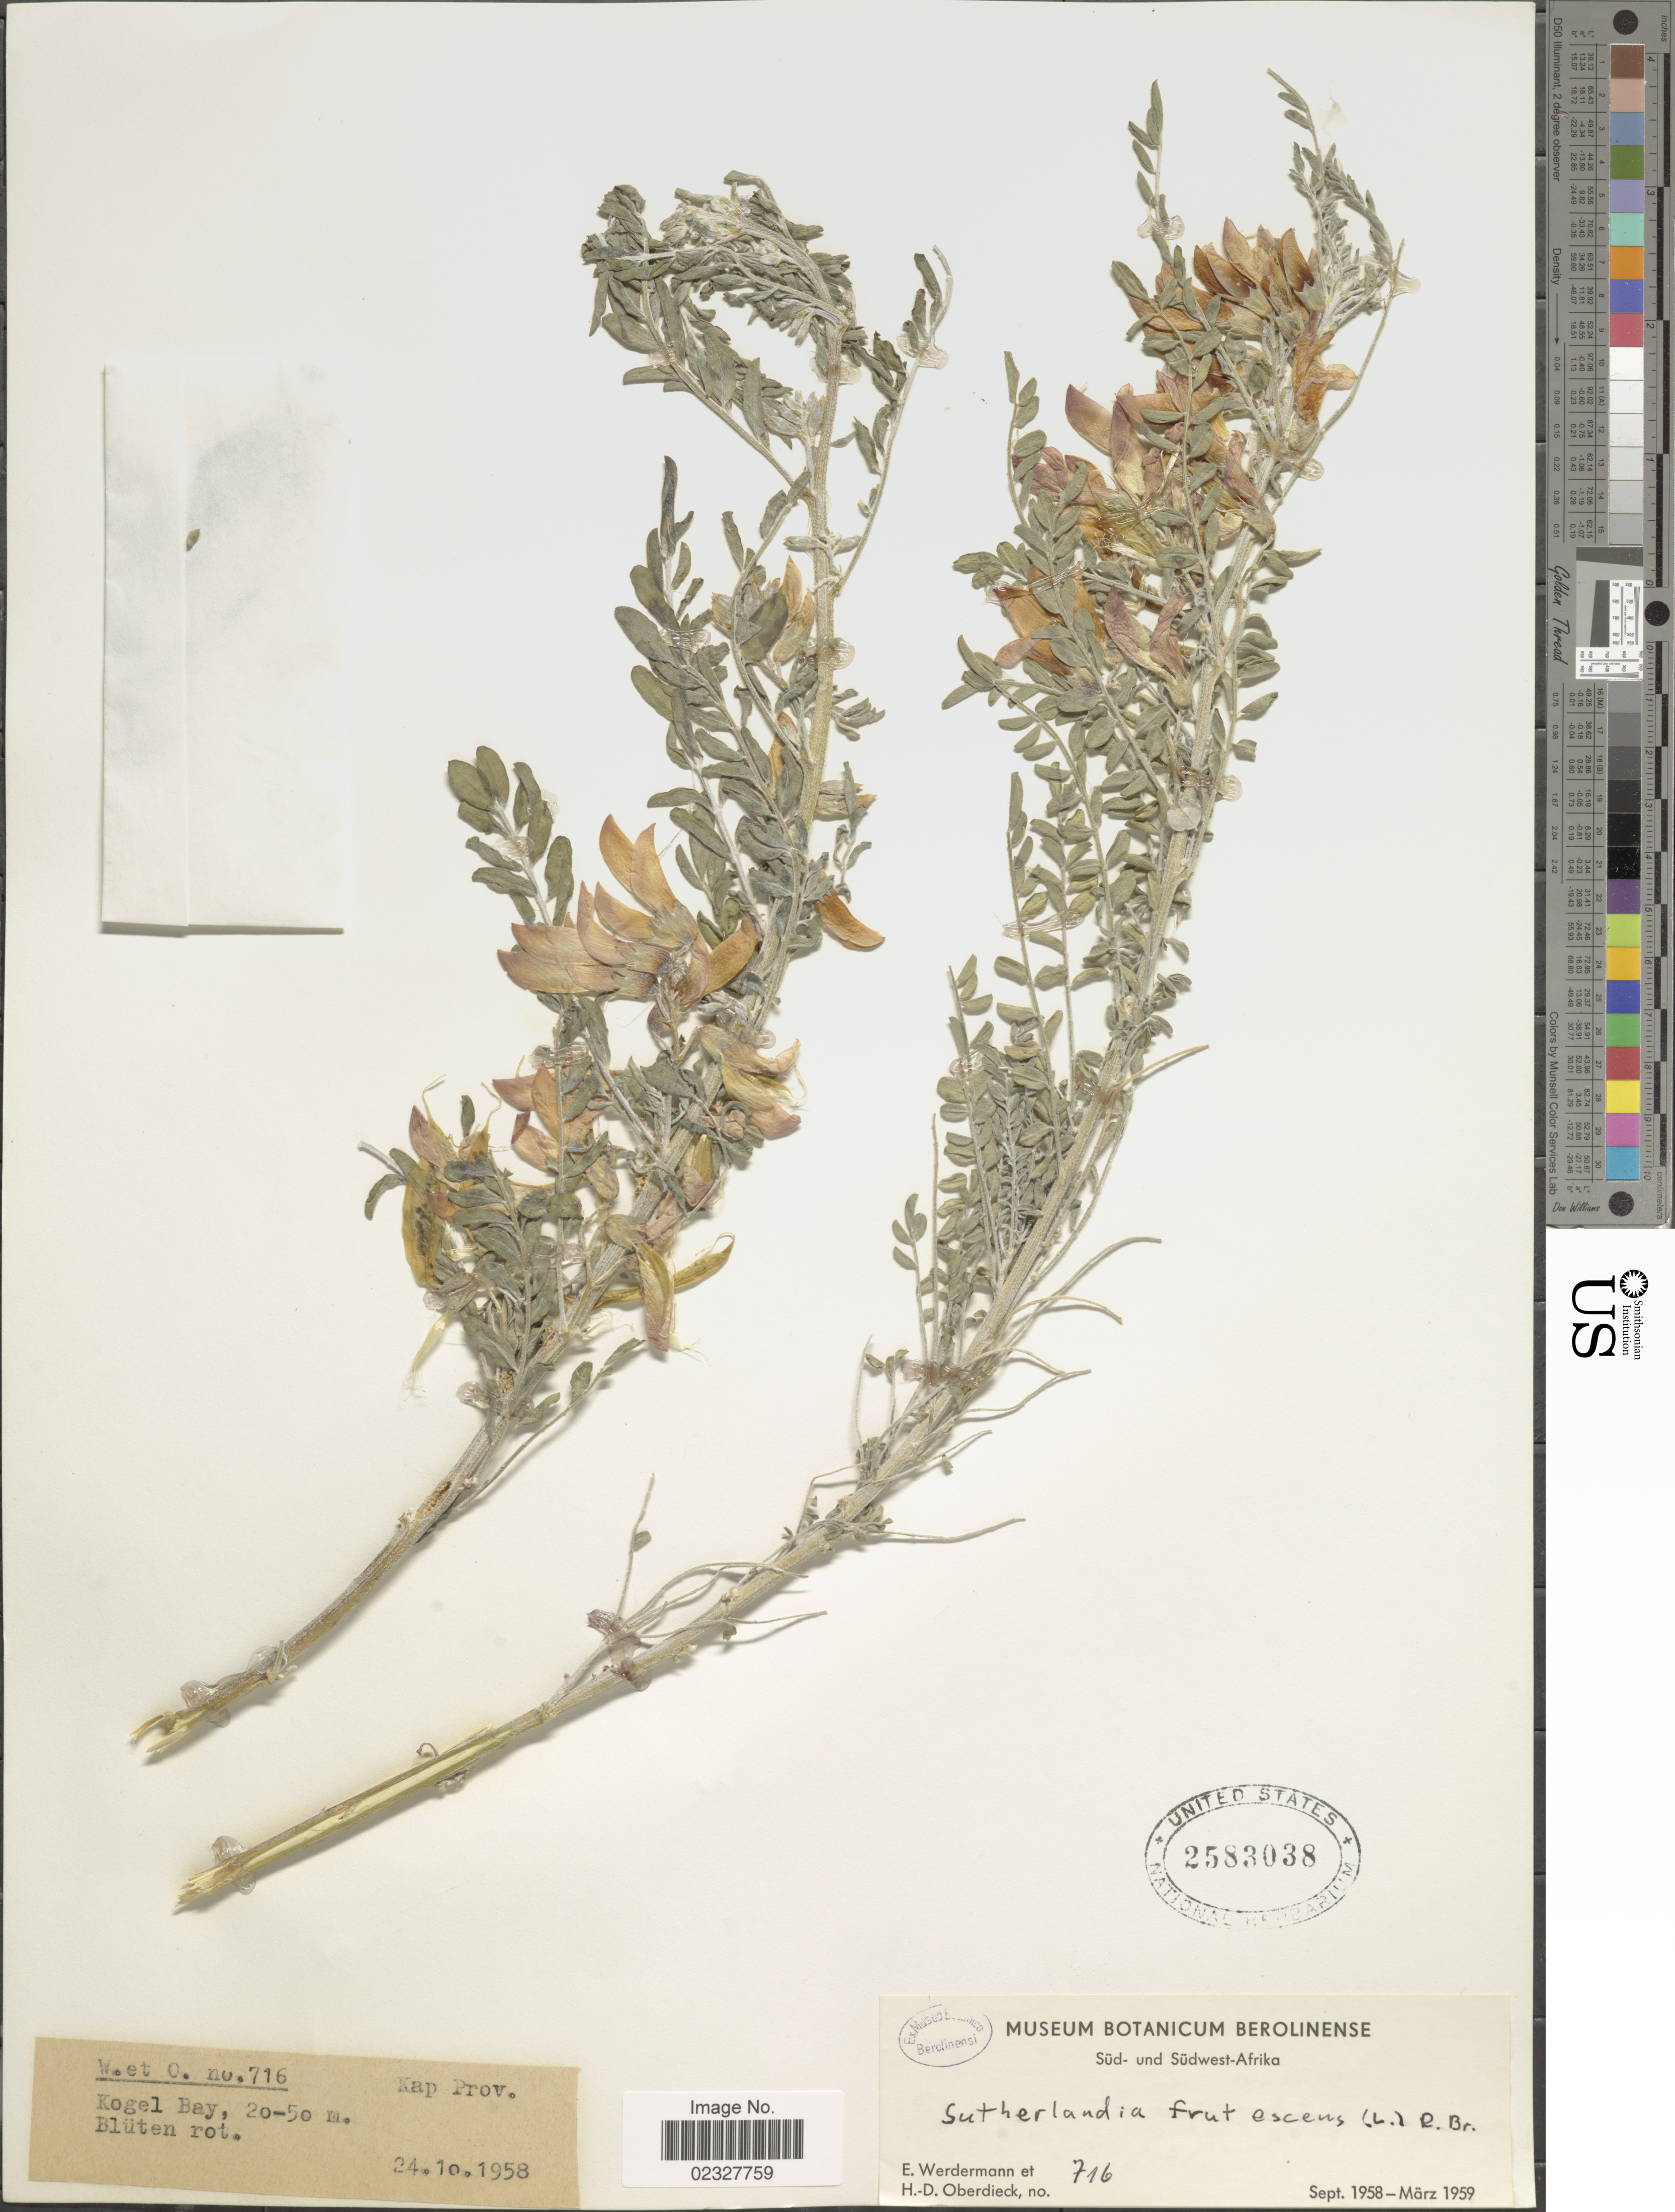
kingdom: Plantae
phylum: Tracheophyta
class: Magnoliopsida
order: Fabales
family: Fabaceae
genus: Sutherlandia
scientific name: Sutherlandia frutescens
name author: (L.) R. Br. ex W.T. Aiton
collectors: E. Werdermann & H. Oberdieck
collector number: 716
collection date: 1958-10-24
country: South Africa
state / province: Western Cape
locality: Kap Prov. Kogel Bay,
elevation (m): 20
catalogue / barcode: US 2583038